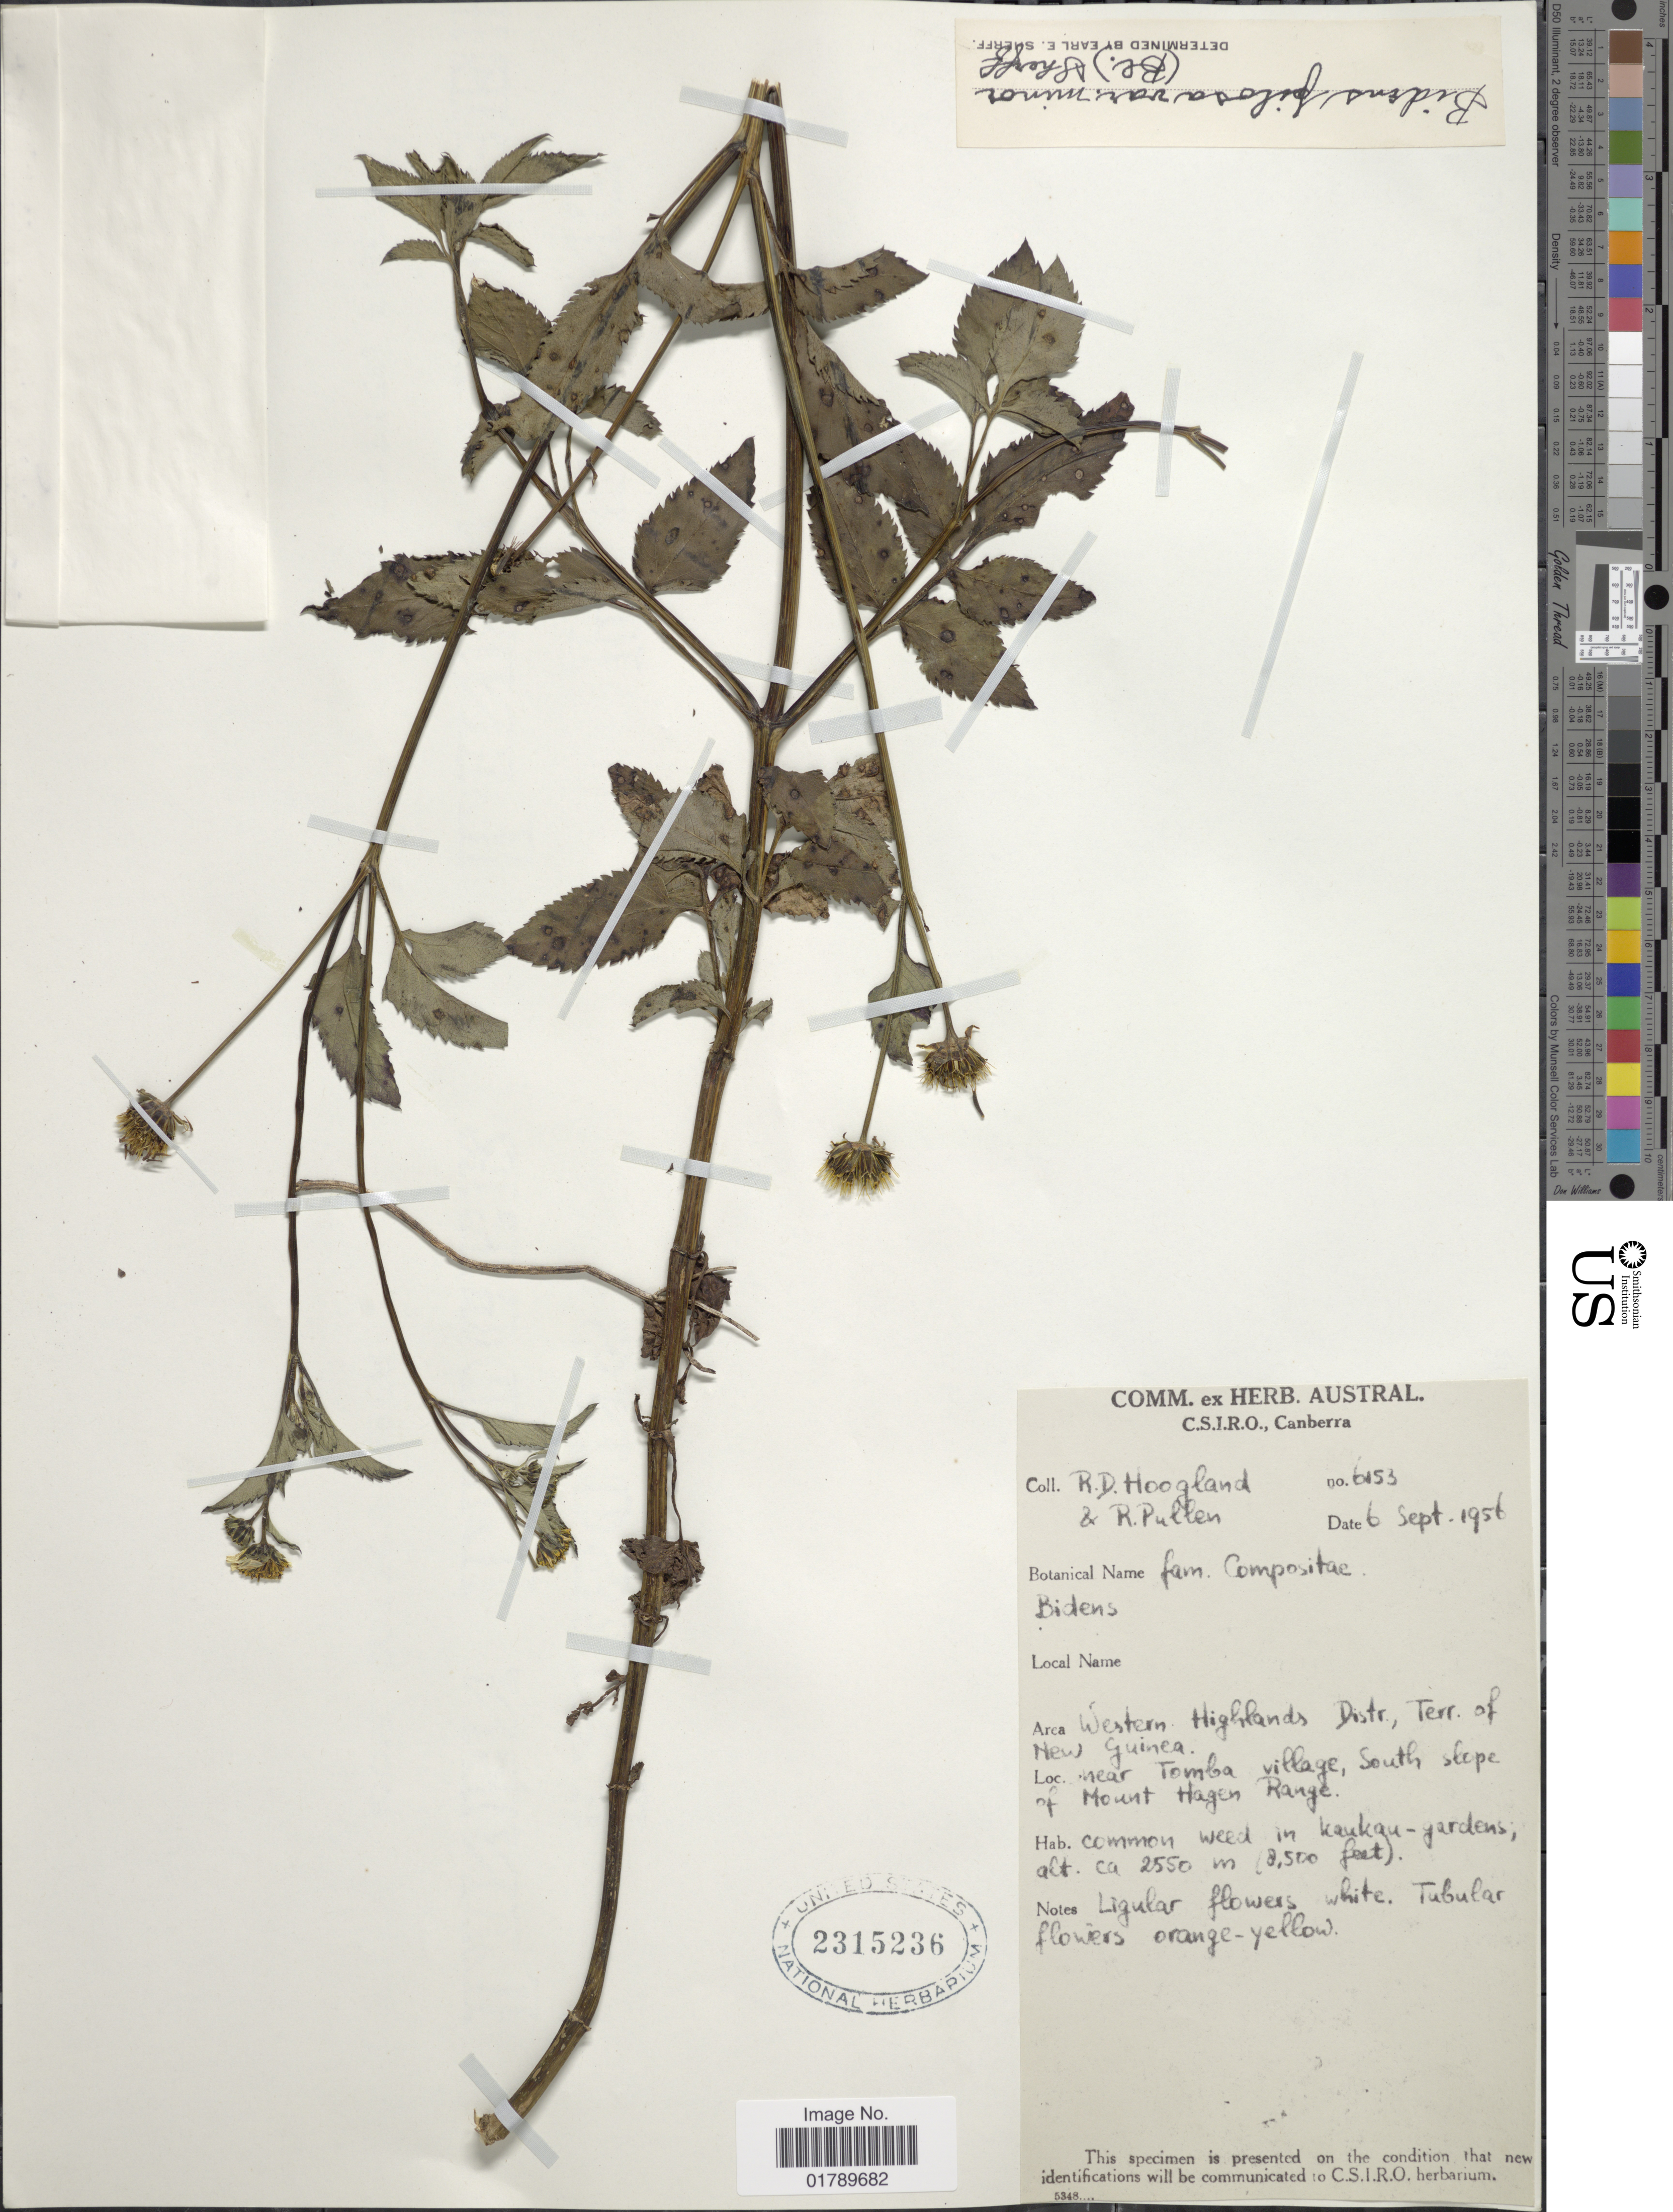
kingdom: Plantae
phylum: Tracheophyta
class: Magnoliopsida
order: Asterales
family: Asteraceae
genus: Bidens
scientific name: Bidens pilosa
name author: L.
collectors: R. D. Hoogland & R. Pullen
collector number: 6153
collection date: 1956-09-06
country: Papua New Guinea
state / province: Western Highlands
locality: Western Highlands Distr., Terr. of New Guinea near Tomba village, South slope of Mount Hagen Range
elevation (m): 2550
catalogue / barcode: US 2315236